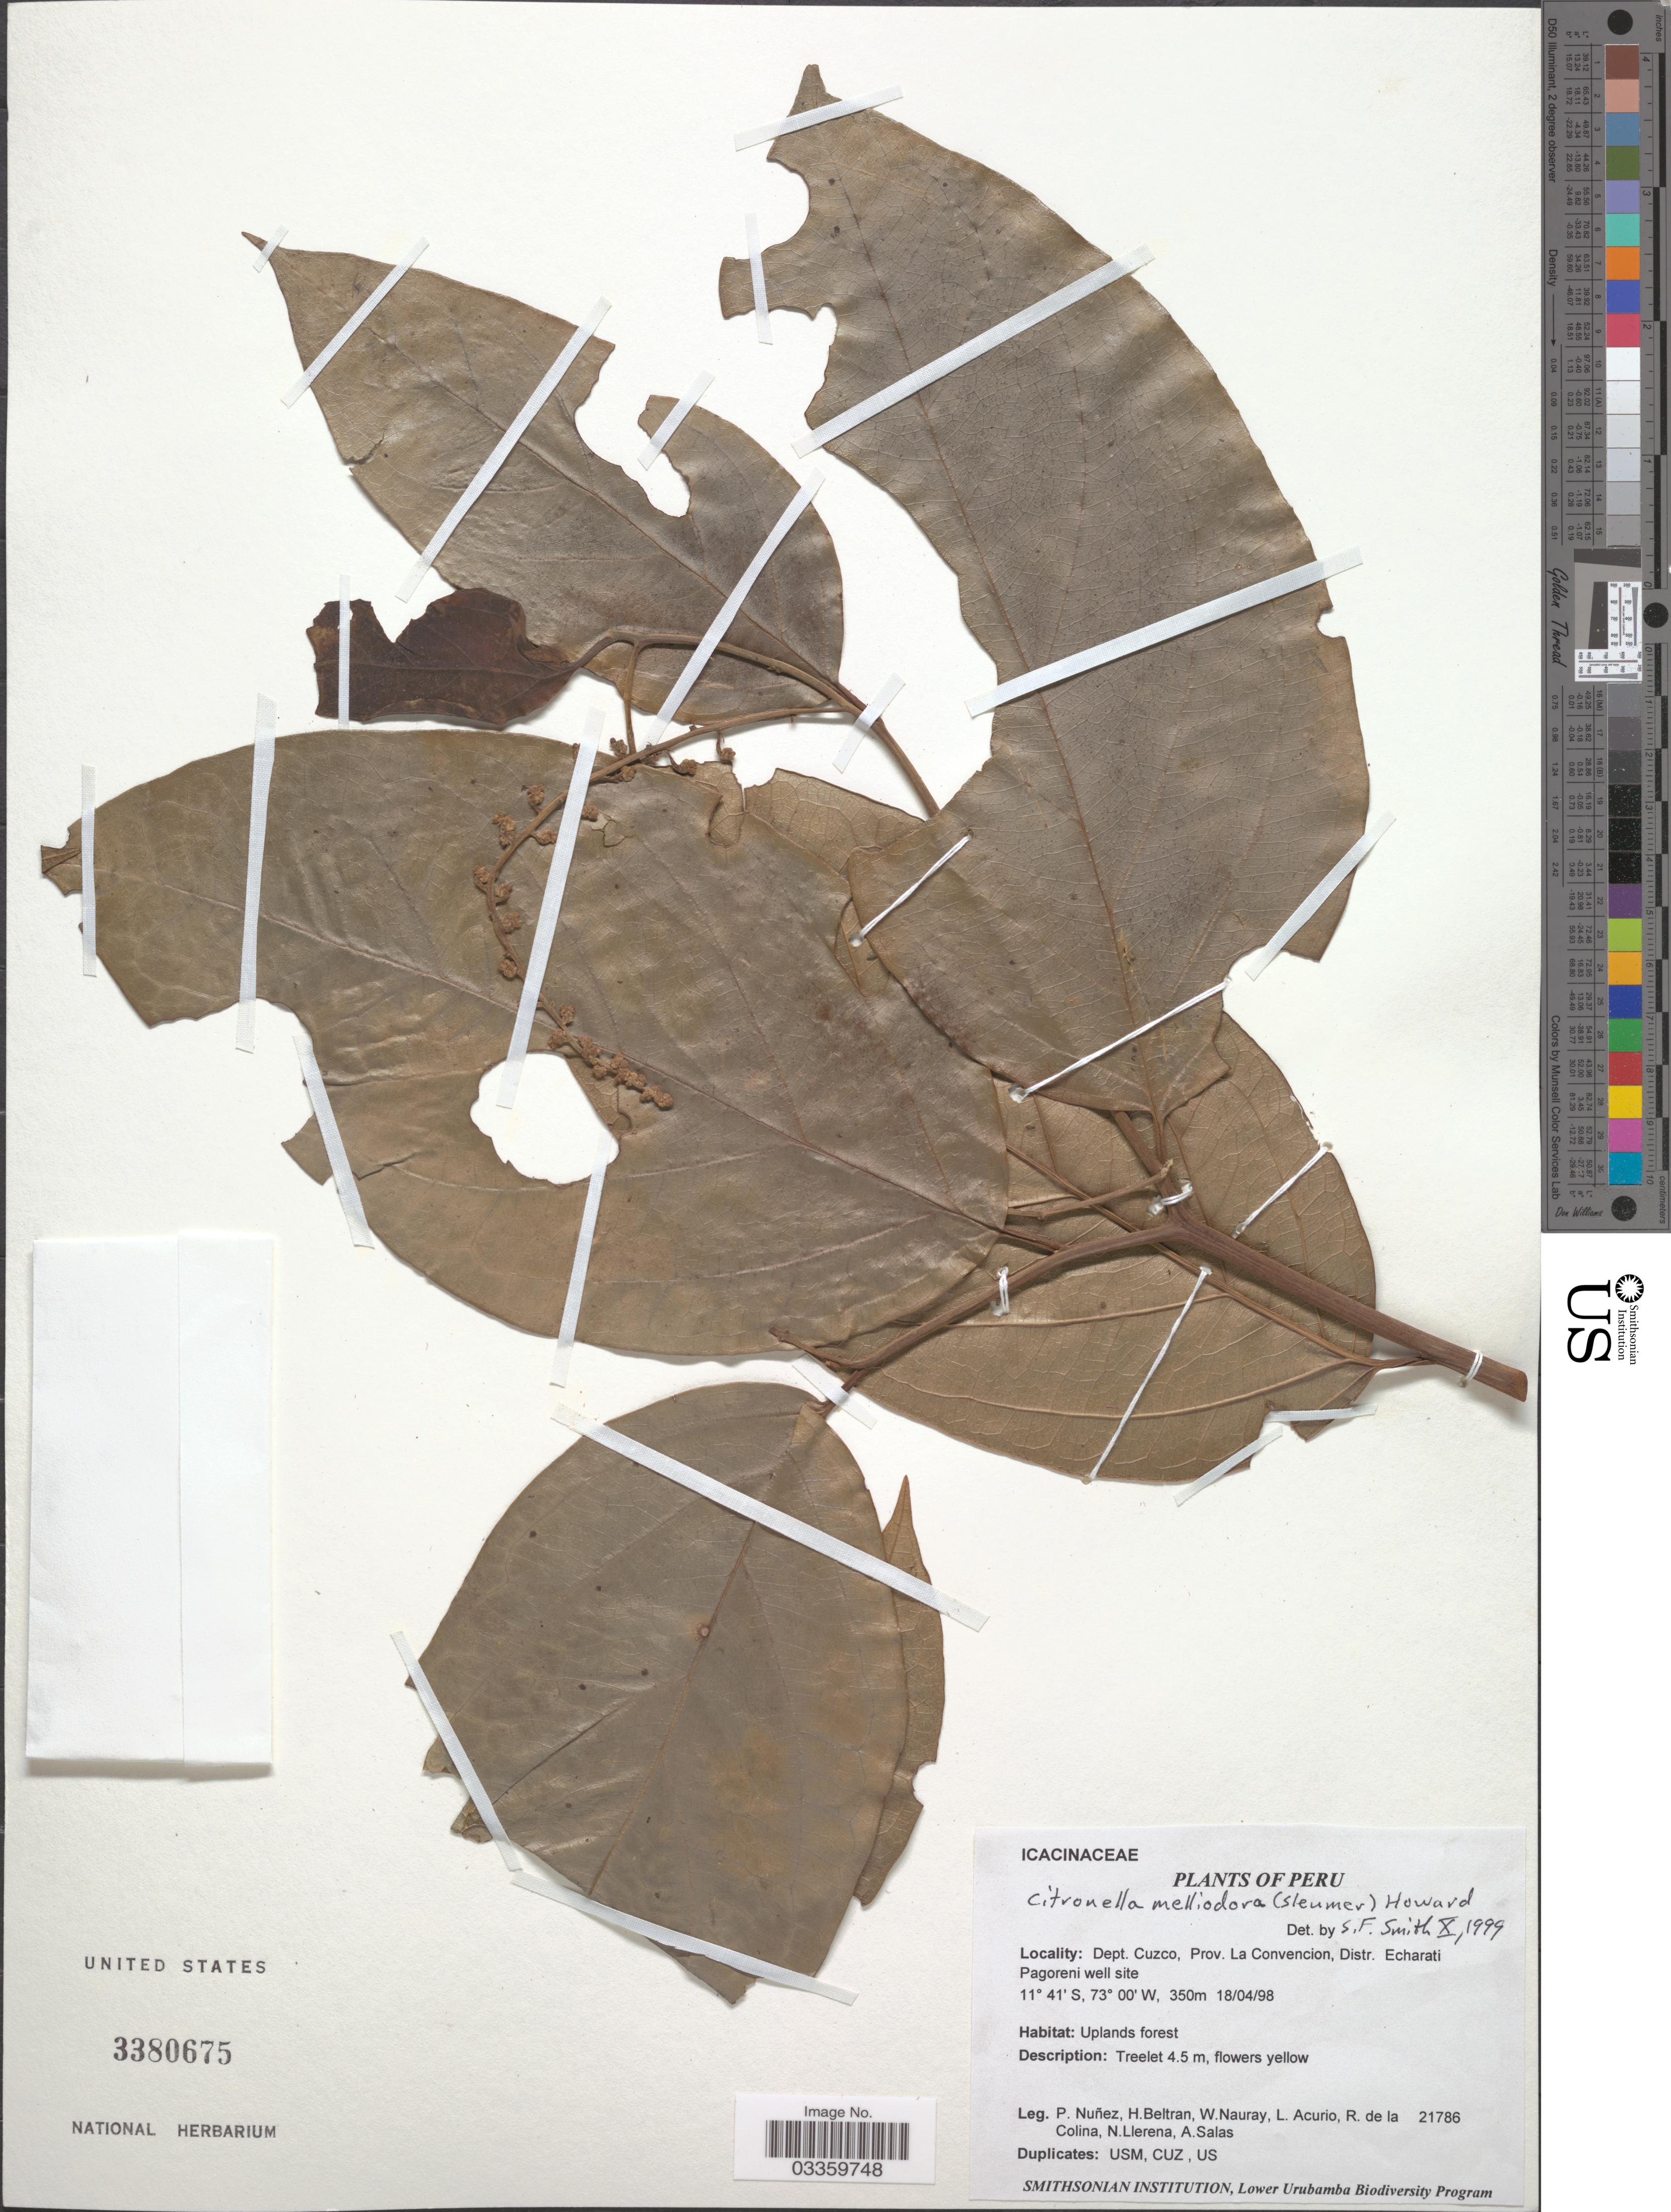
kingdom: Plantae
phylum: Tracheophyta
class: Magnoliopsida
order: Cardiopteridales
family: Cardiopteridaceae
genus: Citronella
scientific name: Citronella melliodora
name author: (Sleumer) R.A. Howard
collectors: P. Nuñez V., H. Beltran, W. Nauray, R. de La Colina & et al.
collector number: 21786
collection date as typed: Transcribed d/m/y: 18/4/98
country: Peru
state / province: Cusco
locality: Dept. Cuzco, Prov. La Convencion, Distr. Echarati Pagoreni well site.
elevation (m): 350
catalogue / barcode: US 3380675